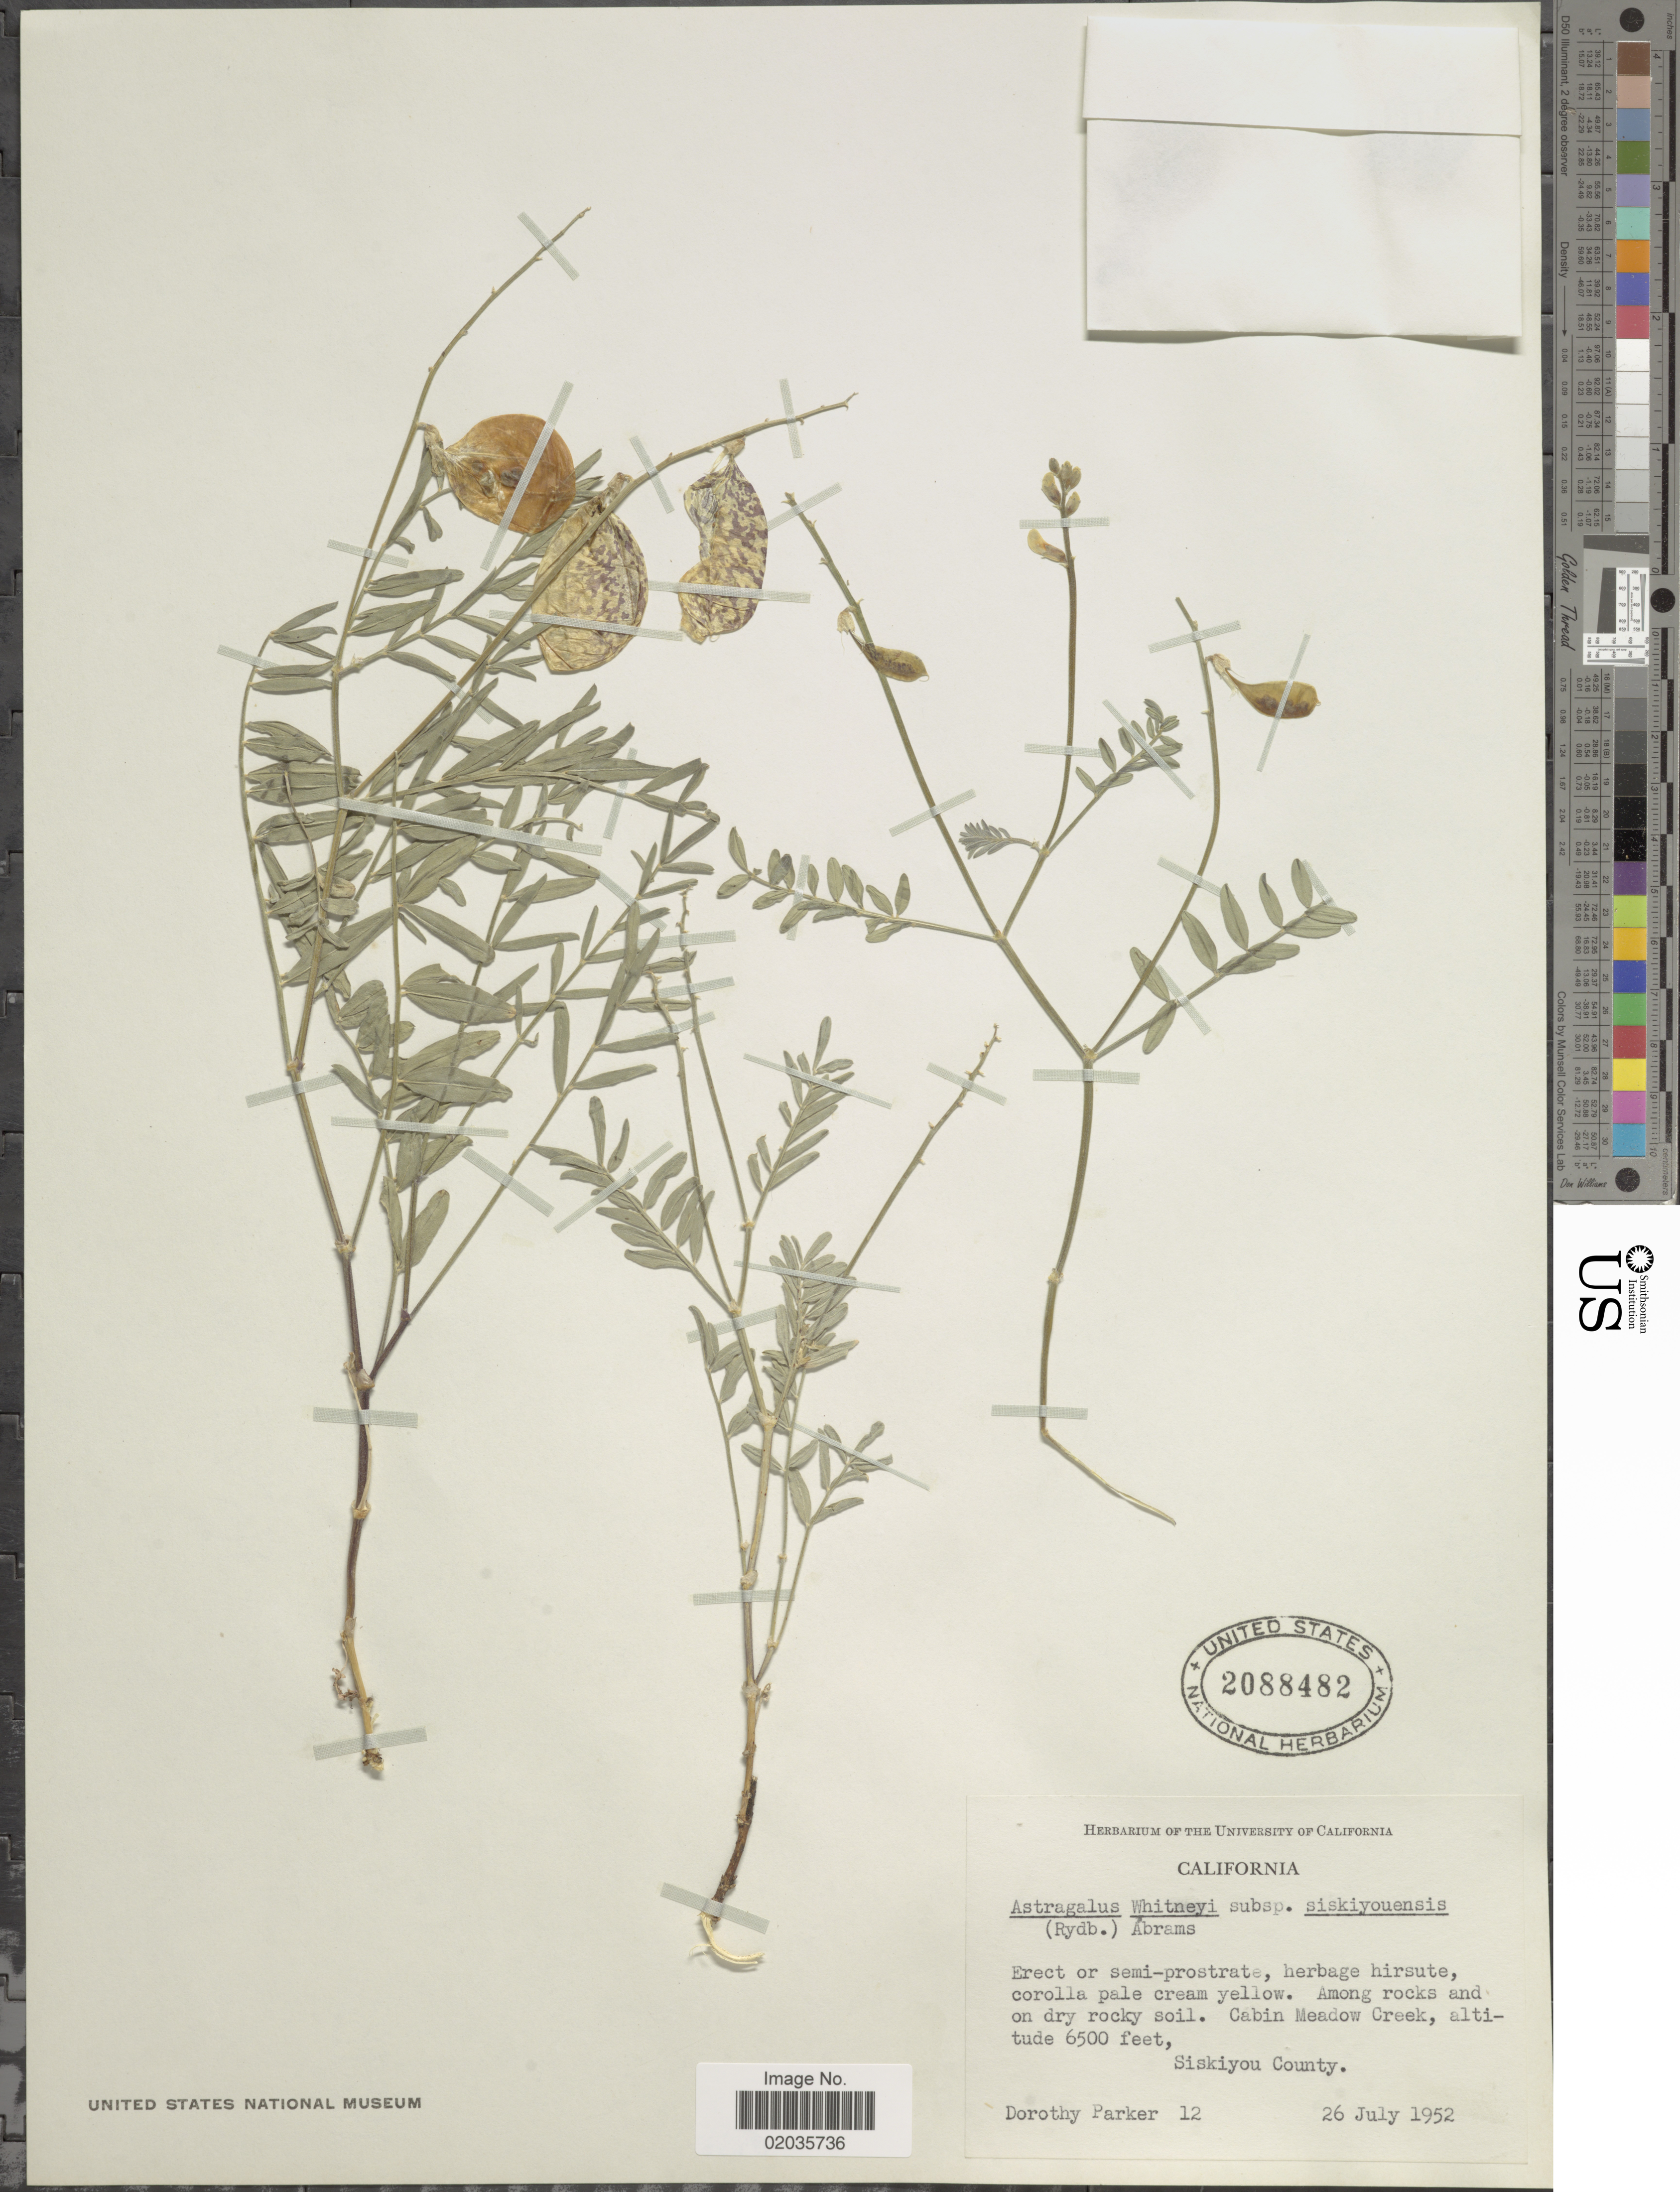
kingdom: Plantae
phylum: Tracheophyta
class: Magnoliopsida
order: Fabales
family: Fabaceae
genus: Astragalus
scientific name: Astragalus whitneyi subsp. siskiyouensis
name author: (Rydb.) Abrams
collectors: D. Parker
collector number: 12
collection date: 1952-07-26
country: United States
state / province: California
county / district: Siskiyou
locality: Among rocks and on dry rocky soil, Cabin Meadow Creek, Siskiyou County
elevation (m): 1981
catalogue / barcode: US 2088482